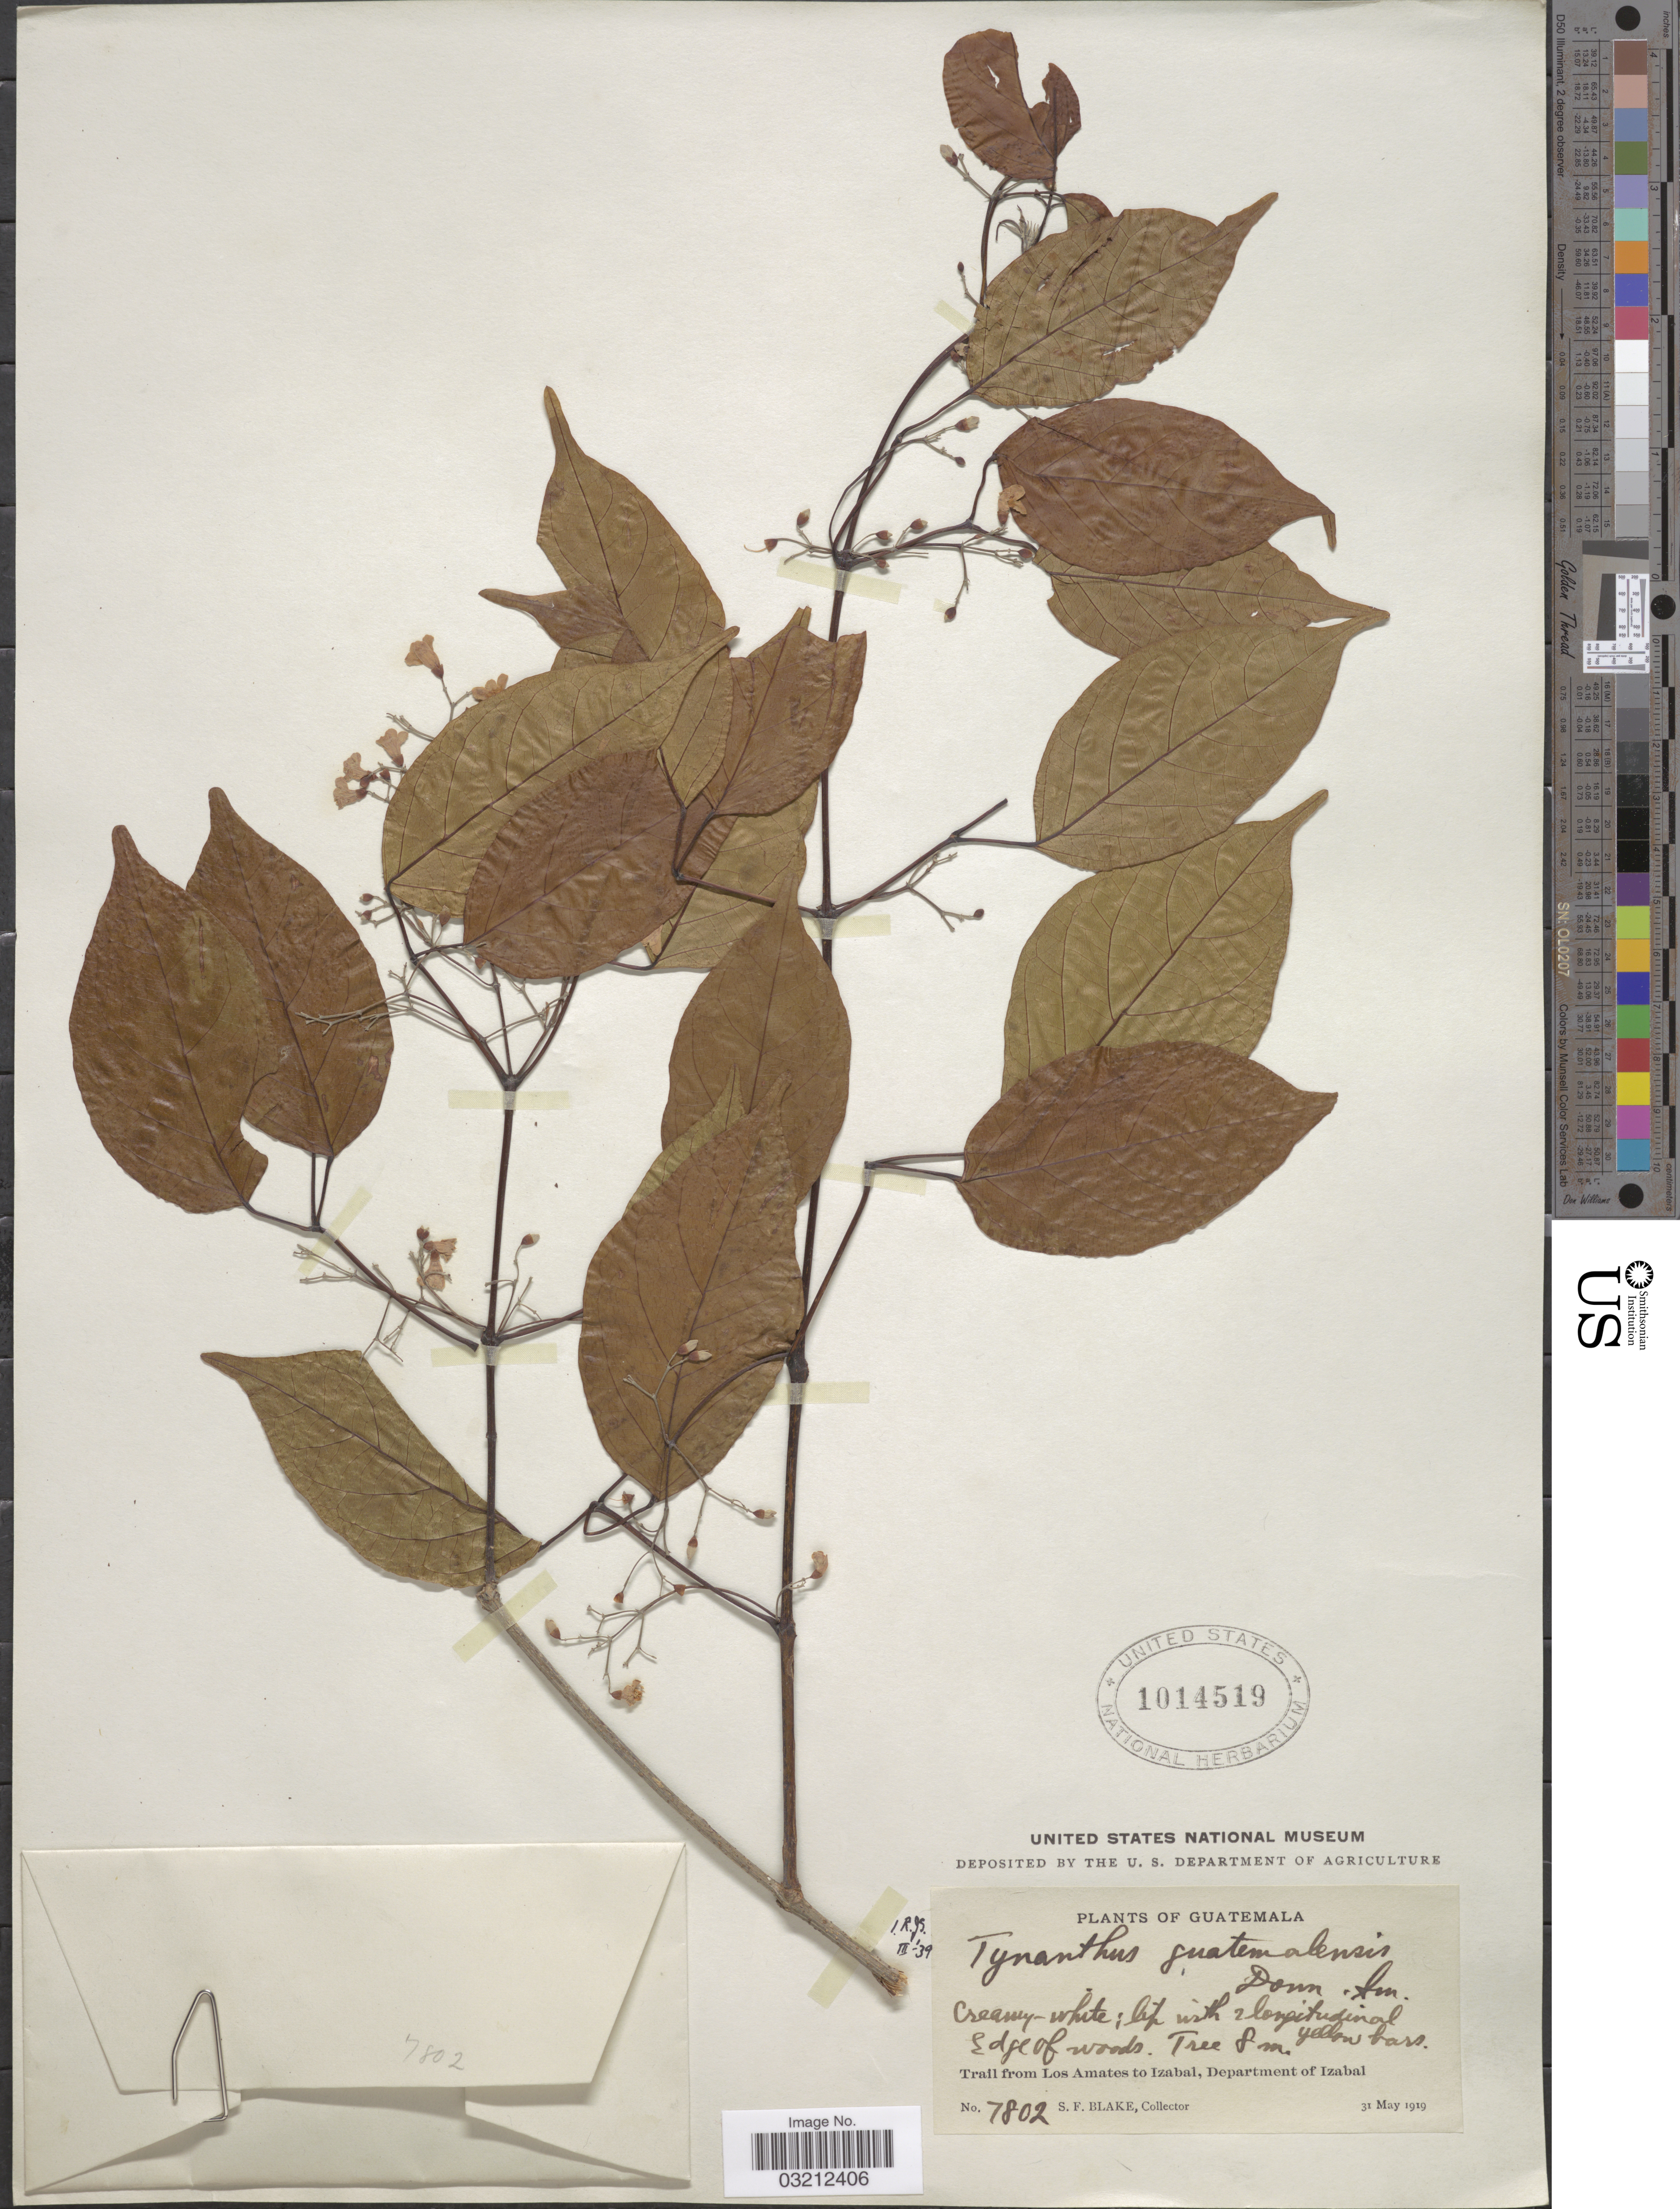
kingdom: Plantae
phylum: Tracheophyta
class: Magnoliopsida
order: Lamiales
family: Bignoniaceae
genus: Tynanthus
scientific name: Tynanthus guatemalensis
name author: Donn. Sm.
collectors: S. Blake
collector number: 7802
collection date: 1919-05-31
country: Guatemala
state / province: Izabal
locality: Trail from Los Amates to Izabal, Department of Izabal.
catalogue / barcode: US 1014519